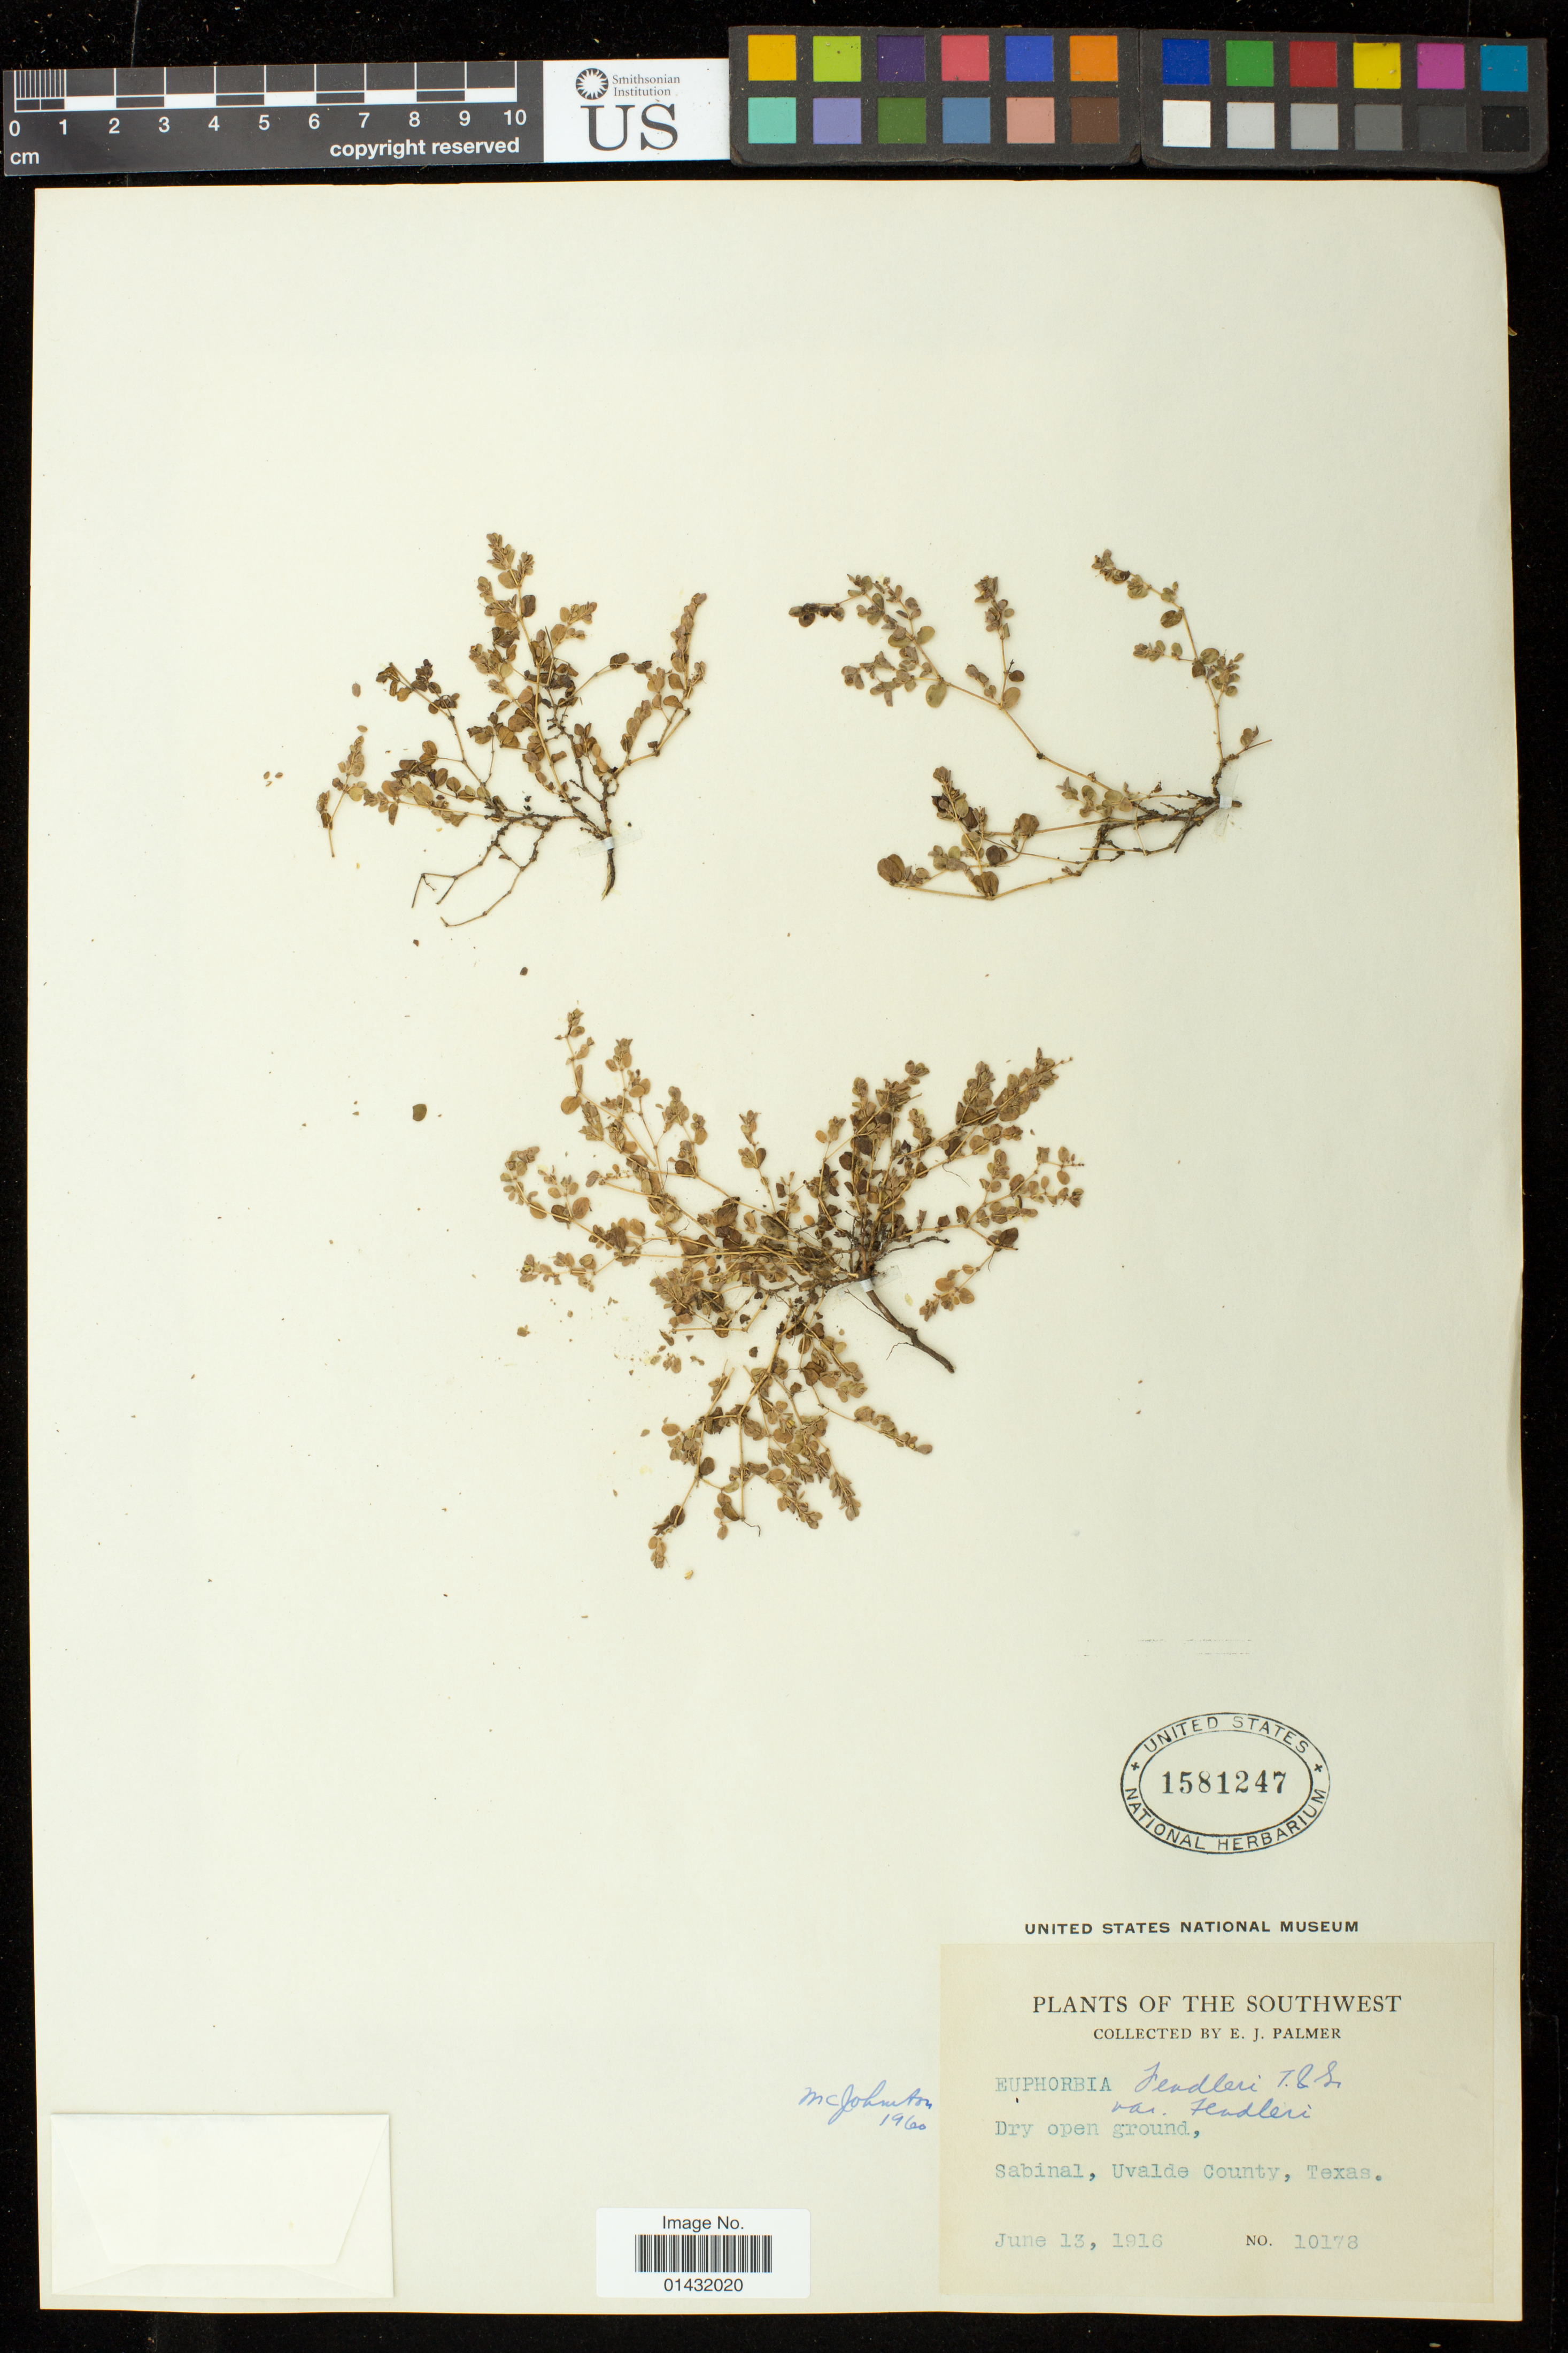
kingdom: Plantae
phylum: Tracheophyta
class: Magnoliopsida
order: Malpighiales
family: Euphorbiaceae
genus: Euphorbia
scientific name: Euphorbia fendleri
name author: Torr. & A. Gray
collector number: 10178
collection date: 1916-06-13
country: United States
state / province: Texas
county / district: Uvalde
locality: Sabinal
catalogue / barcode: US 1581247